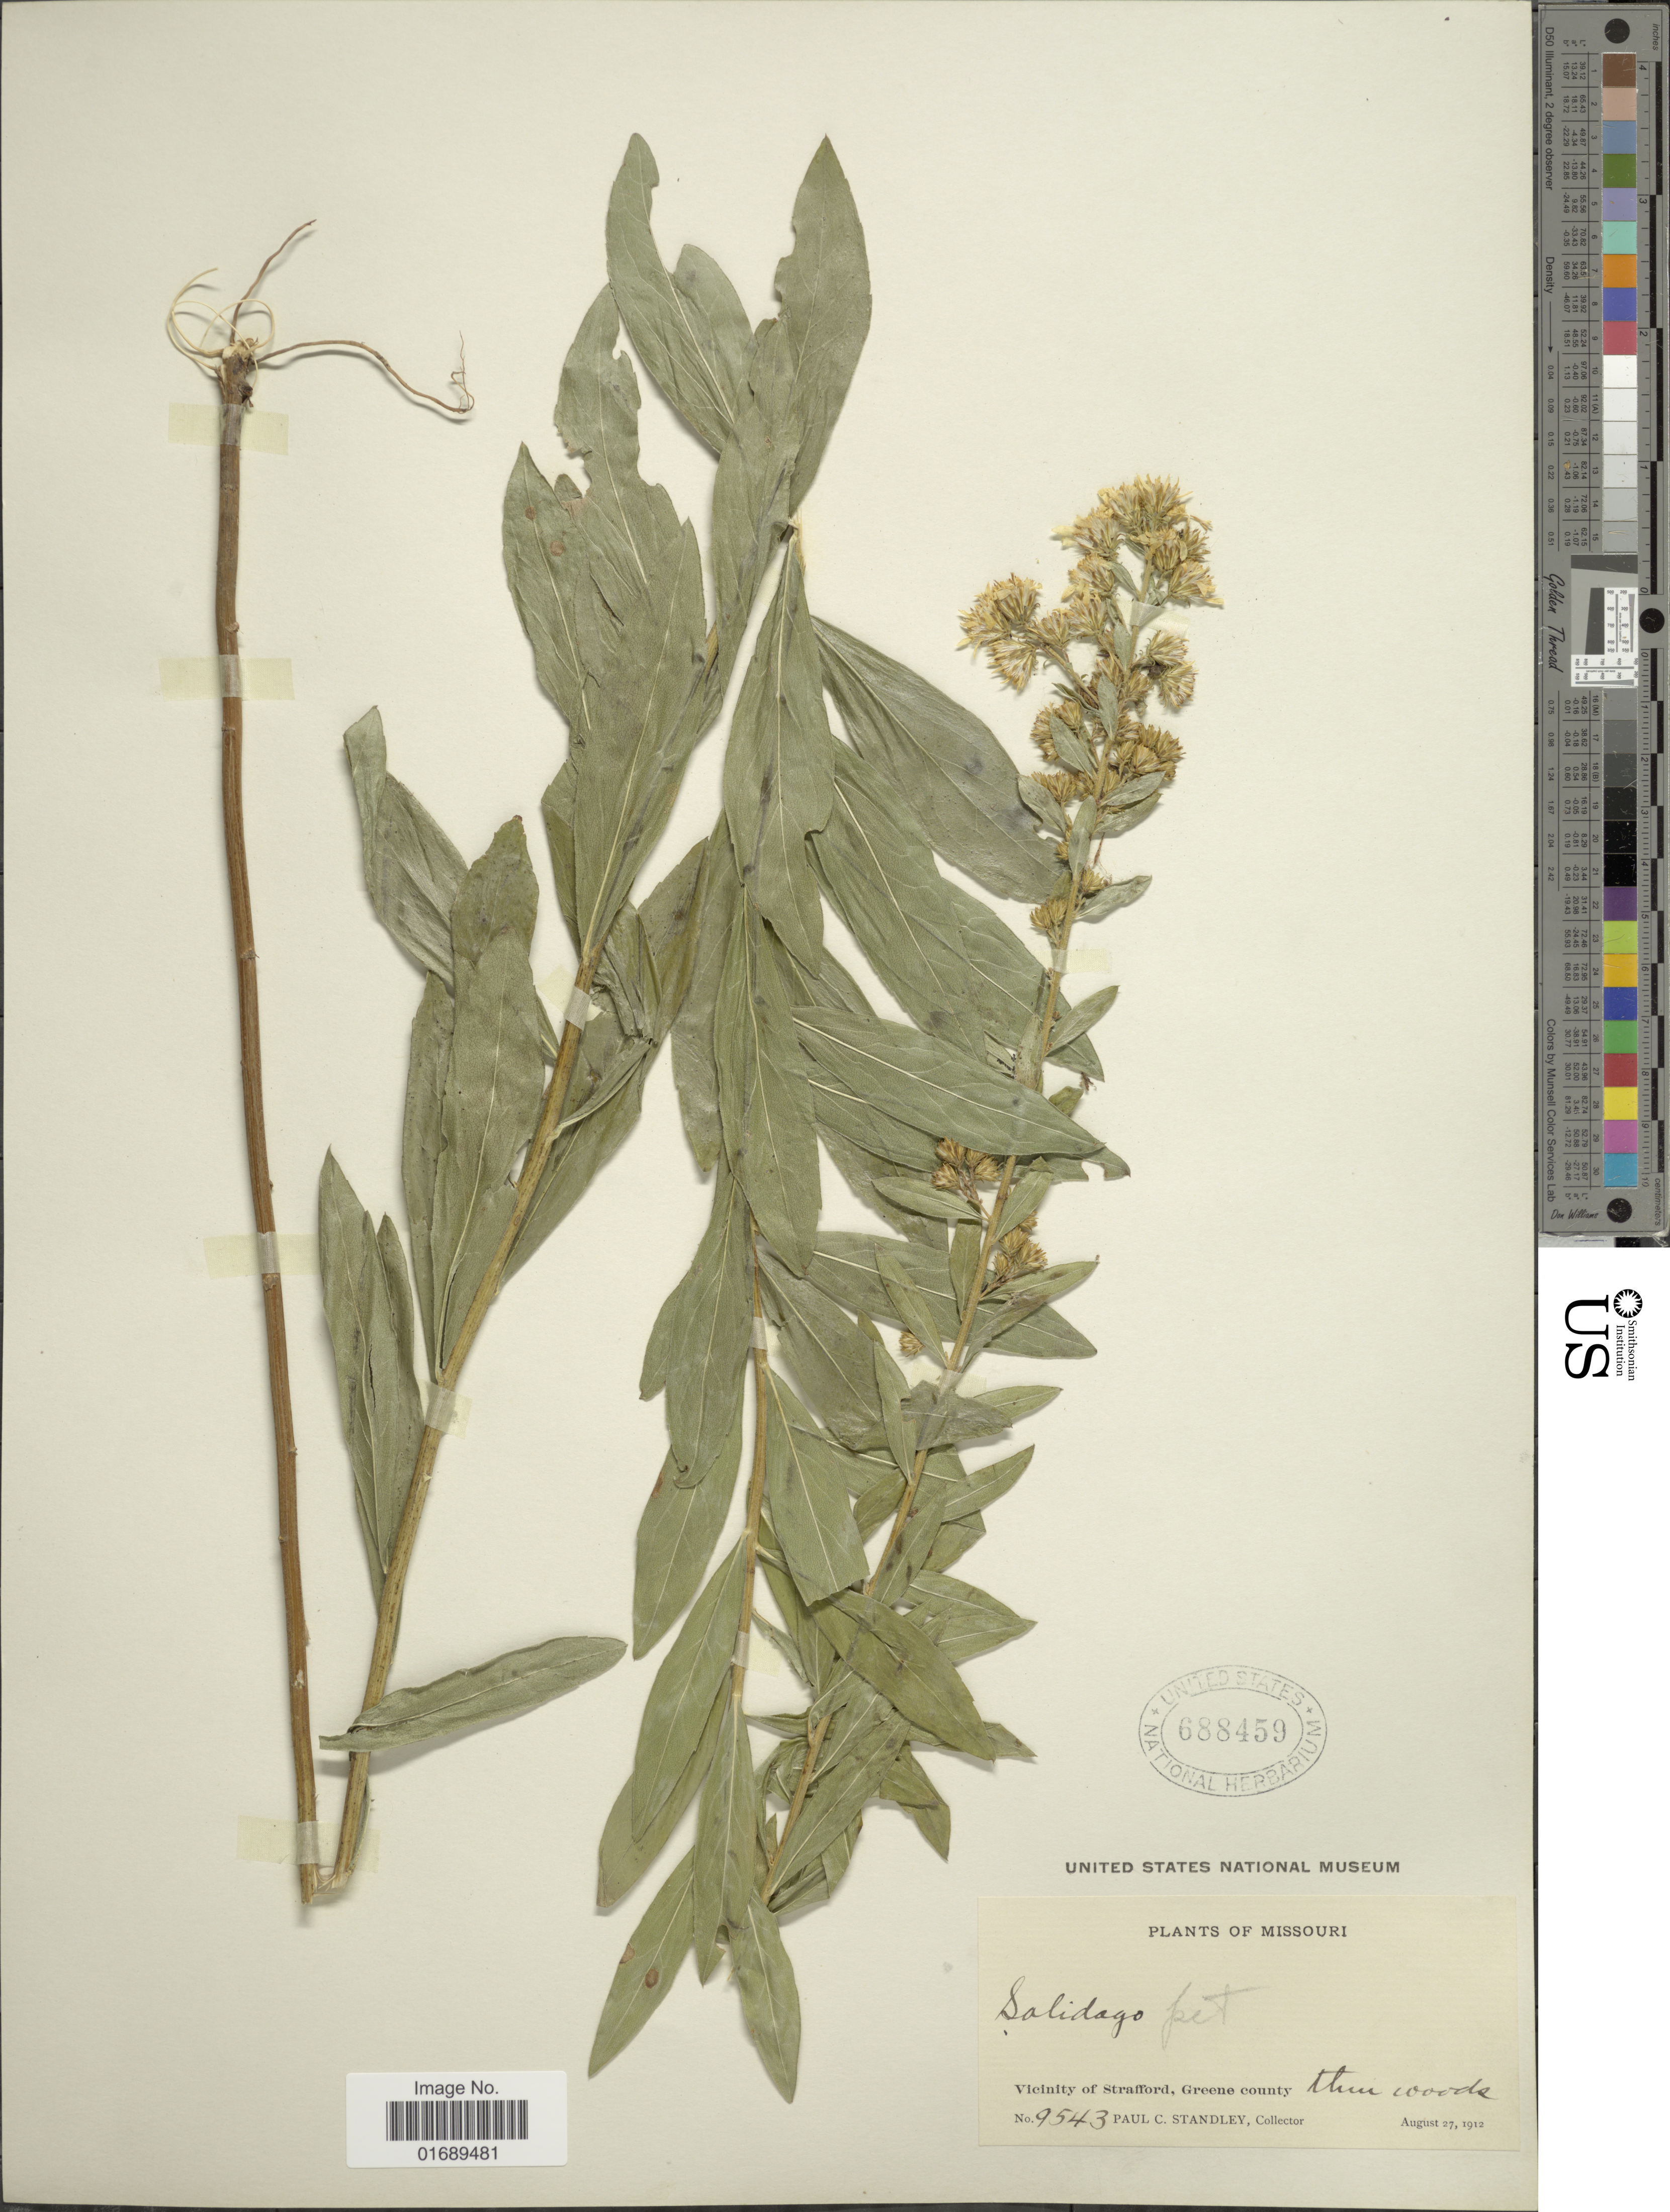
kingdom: Plantae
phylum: Tracheophyta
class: Magnoliopsida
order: Asterales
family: Asteraceae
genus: Solidago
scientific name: Solidago petiolaris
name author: Aiton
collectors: P. C. Standley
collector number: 9543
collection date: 1912-08-27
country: United States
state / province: Missouri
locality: Vicinity of Starfford, Greene county, thin woods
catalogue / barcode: US 688459